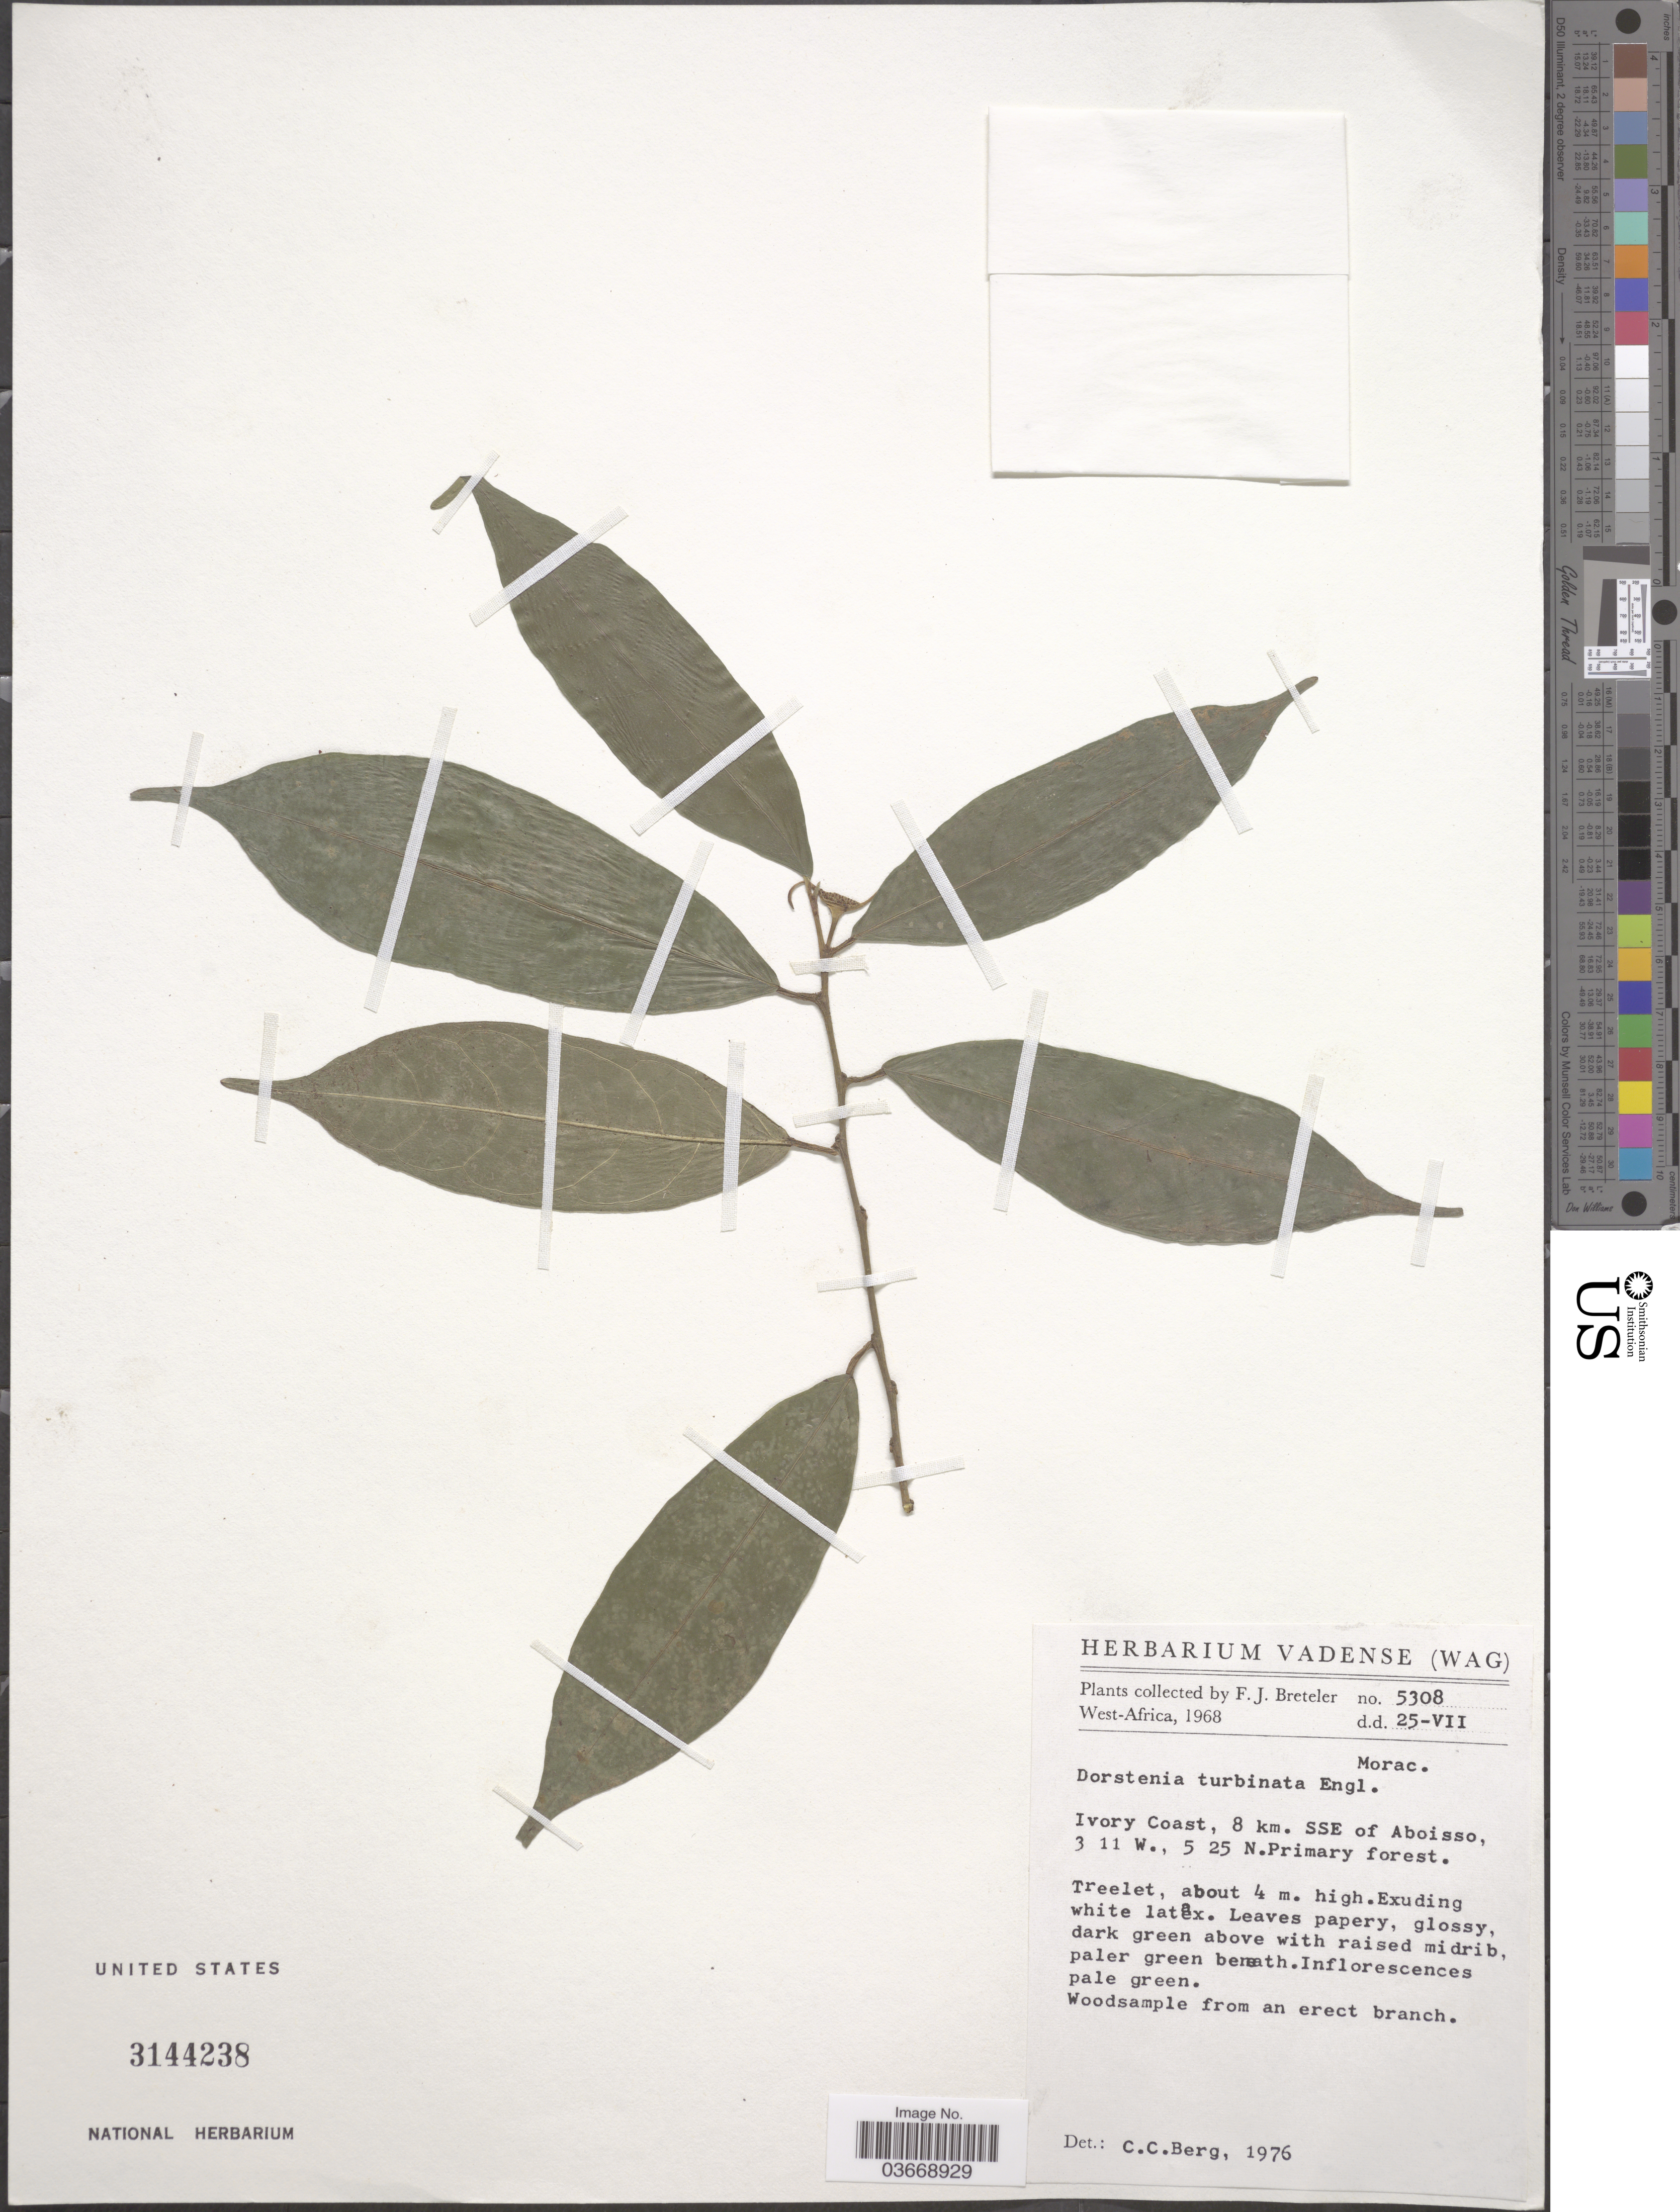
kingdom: Plantae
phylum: Tracheophyta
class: Magnoliopsida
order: Rosales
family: Moraceae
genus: Hijmania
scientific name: Hijmania turbinata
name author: (Engl.) M.D.M. Vianna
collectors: F. J. Breteler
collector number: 5308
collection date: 1968-07-25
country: Ivory Coast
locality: West-Africa. 8 km. SSE of Aboisso.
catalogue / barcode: US 3144238